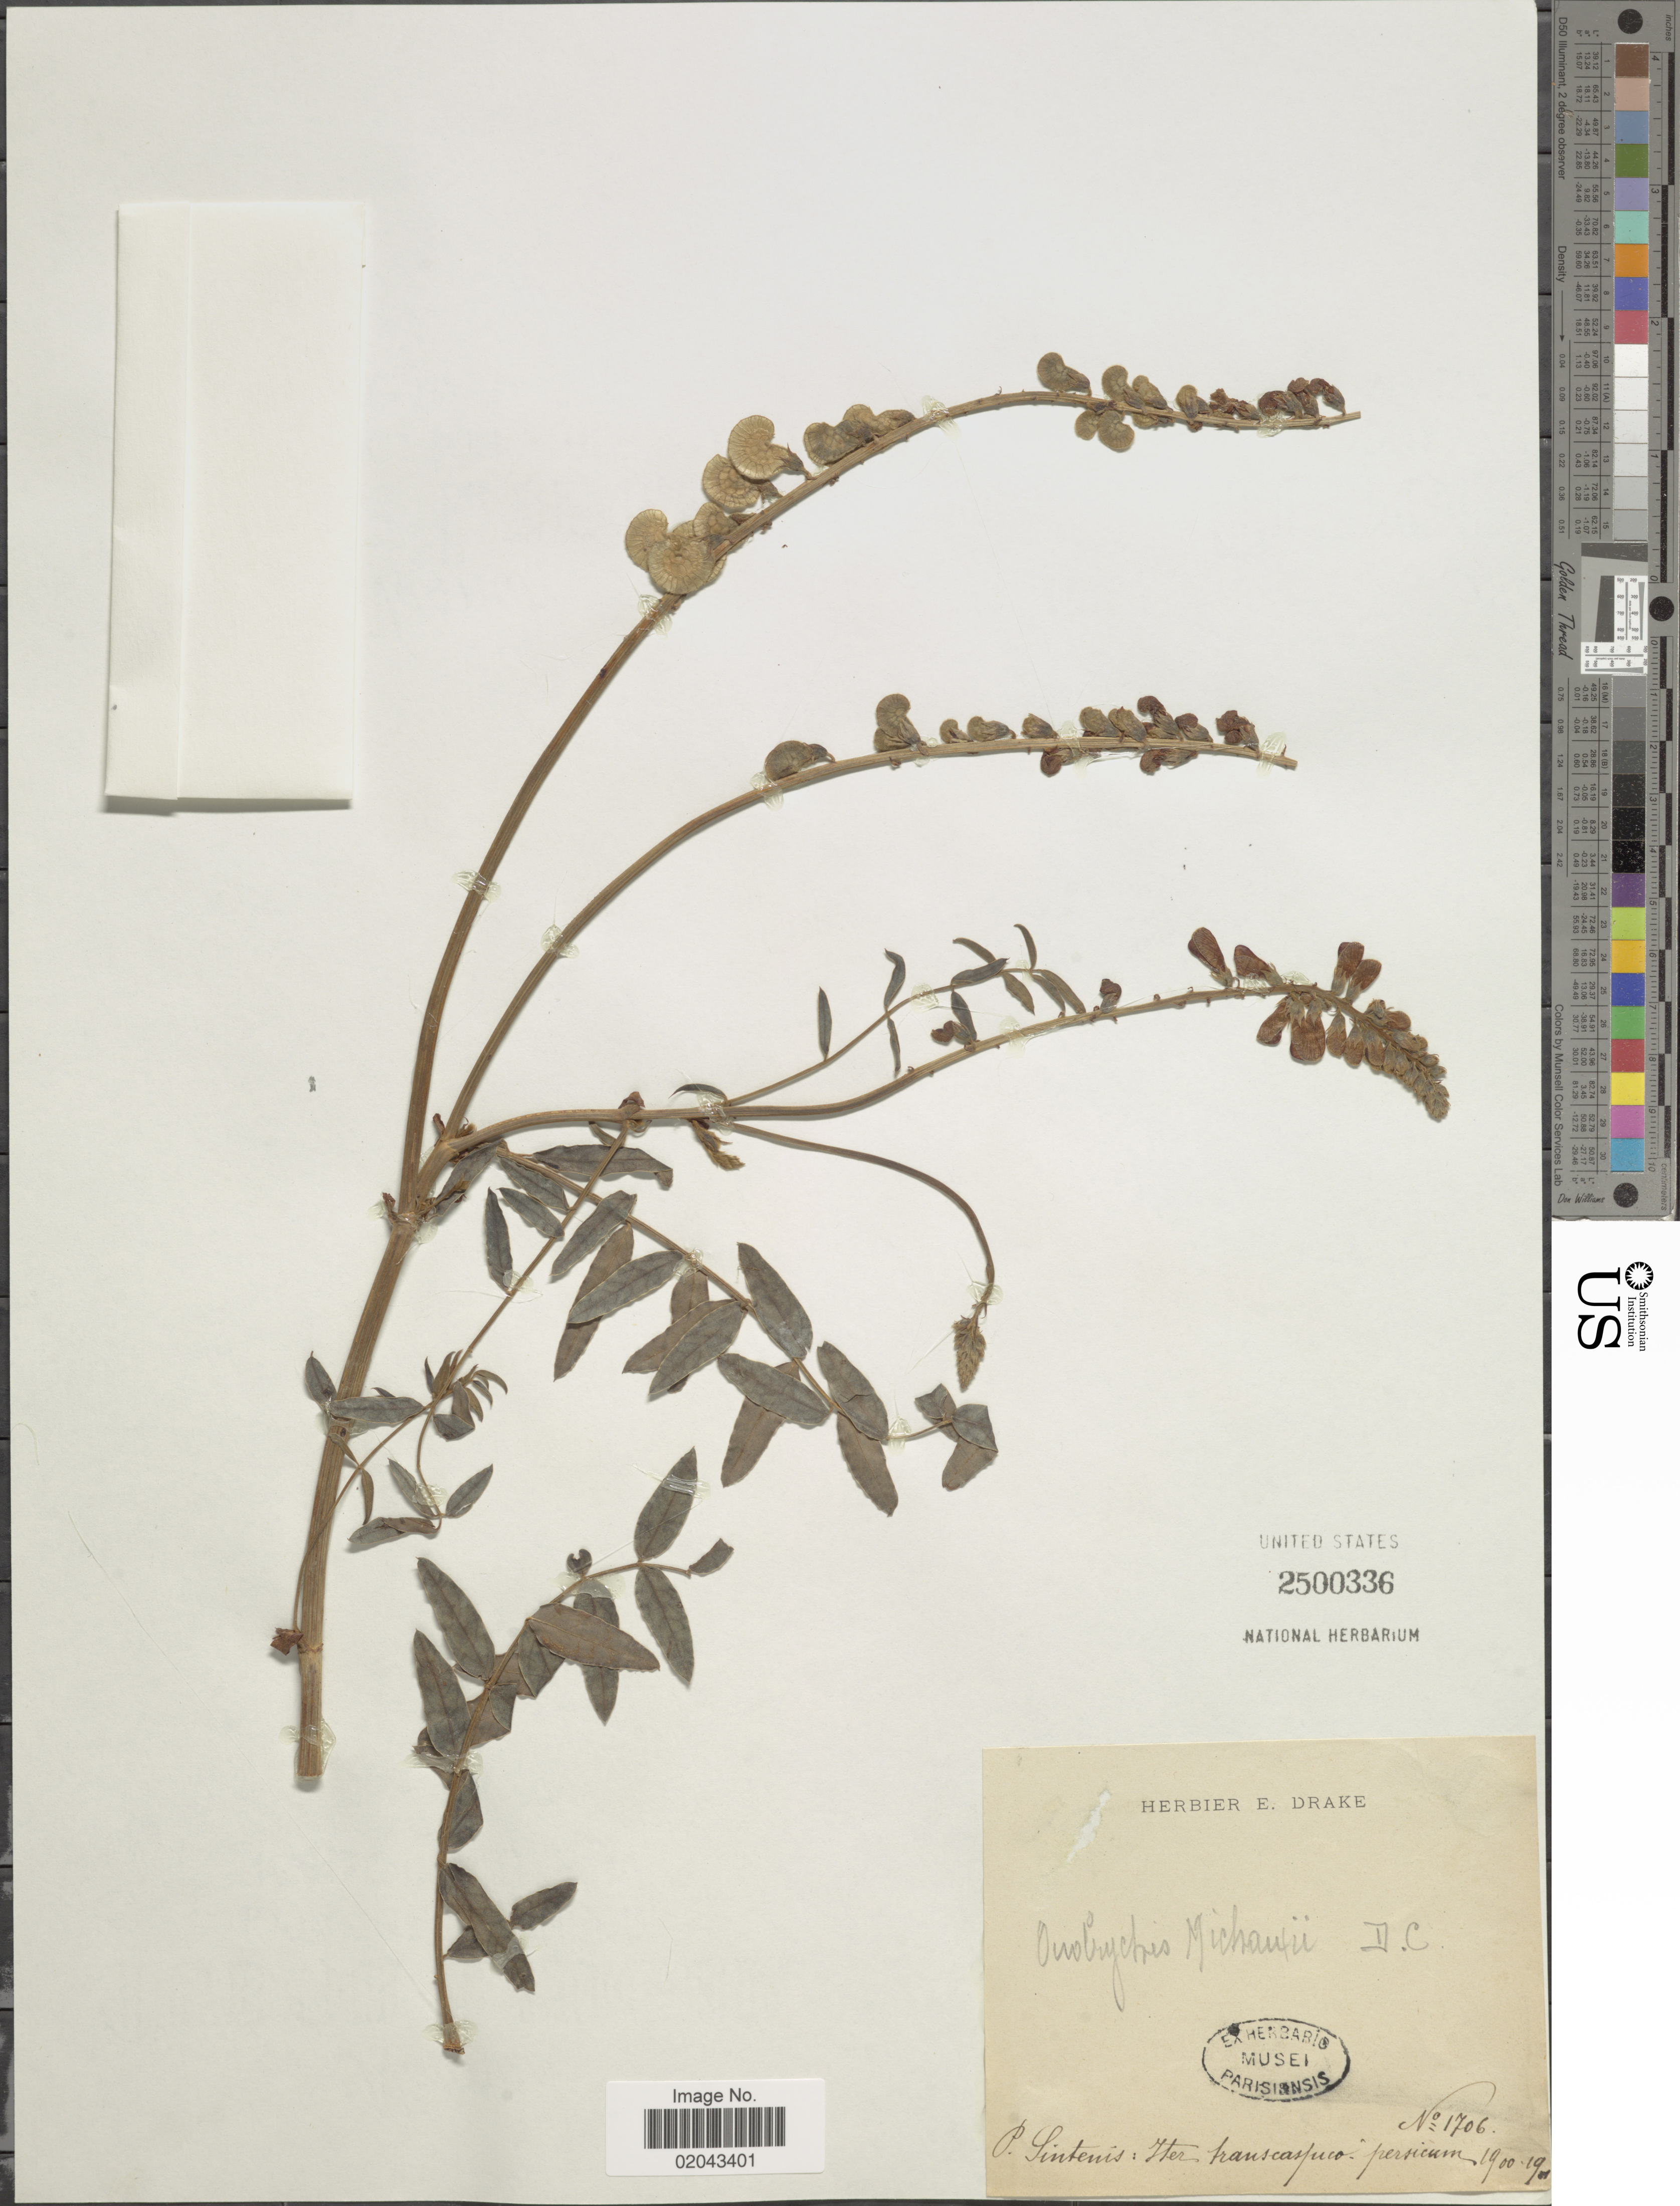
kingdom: Plantae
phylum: Tracheophyta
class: Magnoliopsida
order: Fabales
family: Fabaceae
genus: Onobrychis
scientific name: Onobrychis michauxii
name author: DC.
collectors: P. Sintenis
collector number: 1706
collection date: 1900/1901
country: Iran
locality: Iter transcaspio, persicum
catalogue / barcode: US 2500336